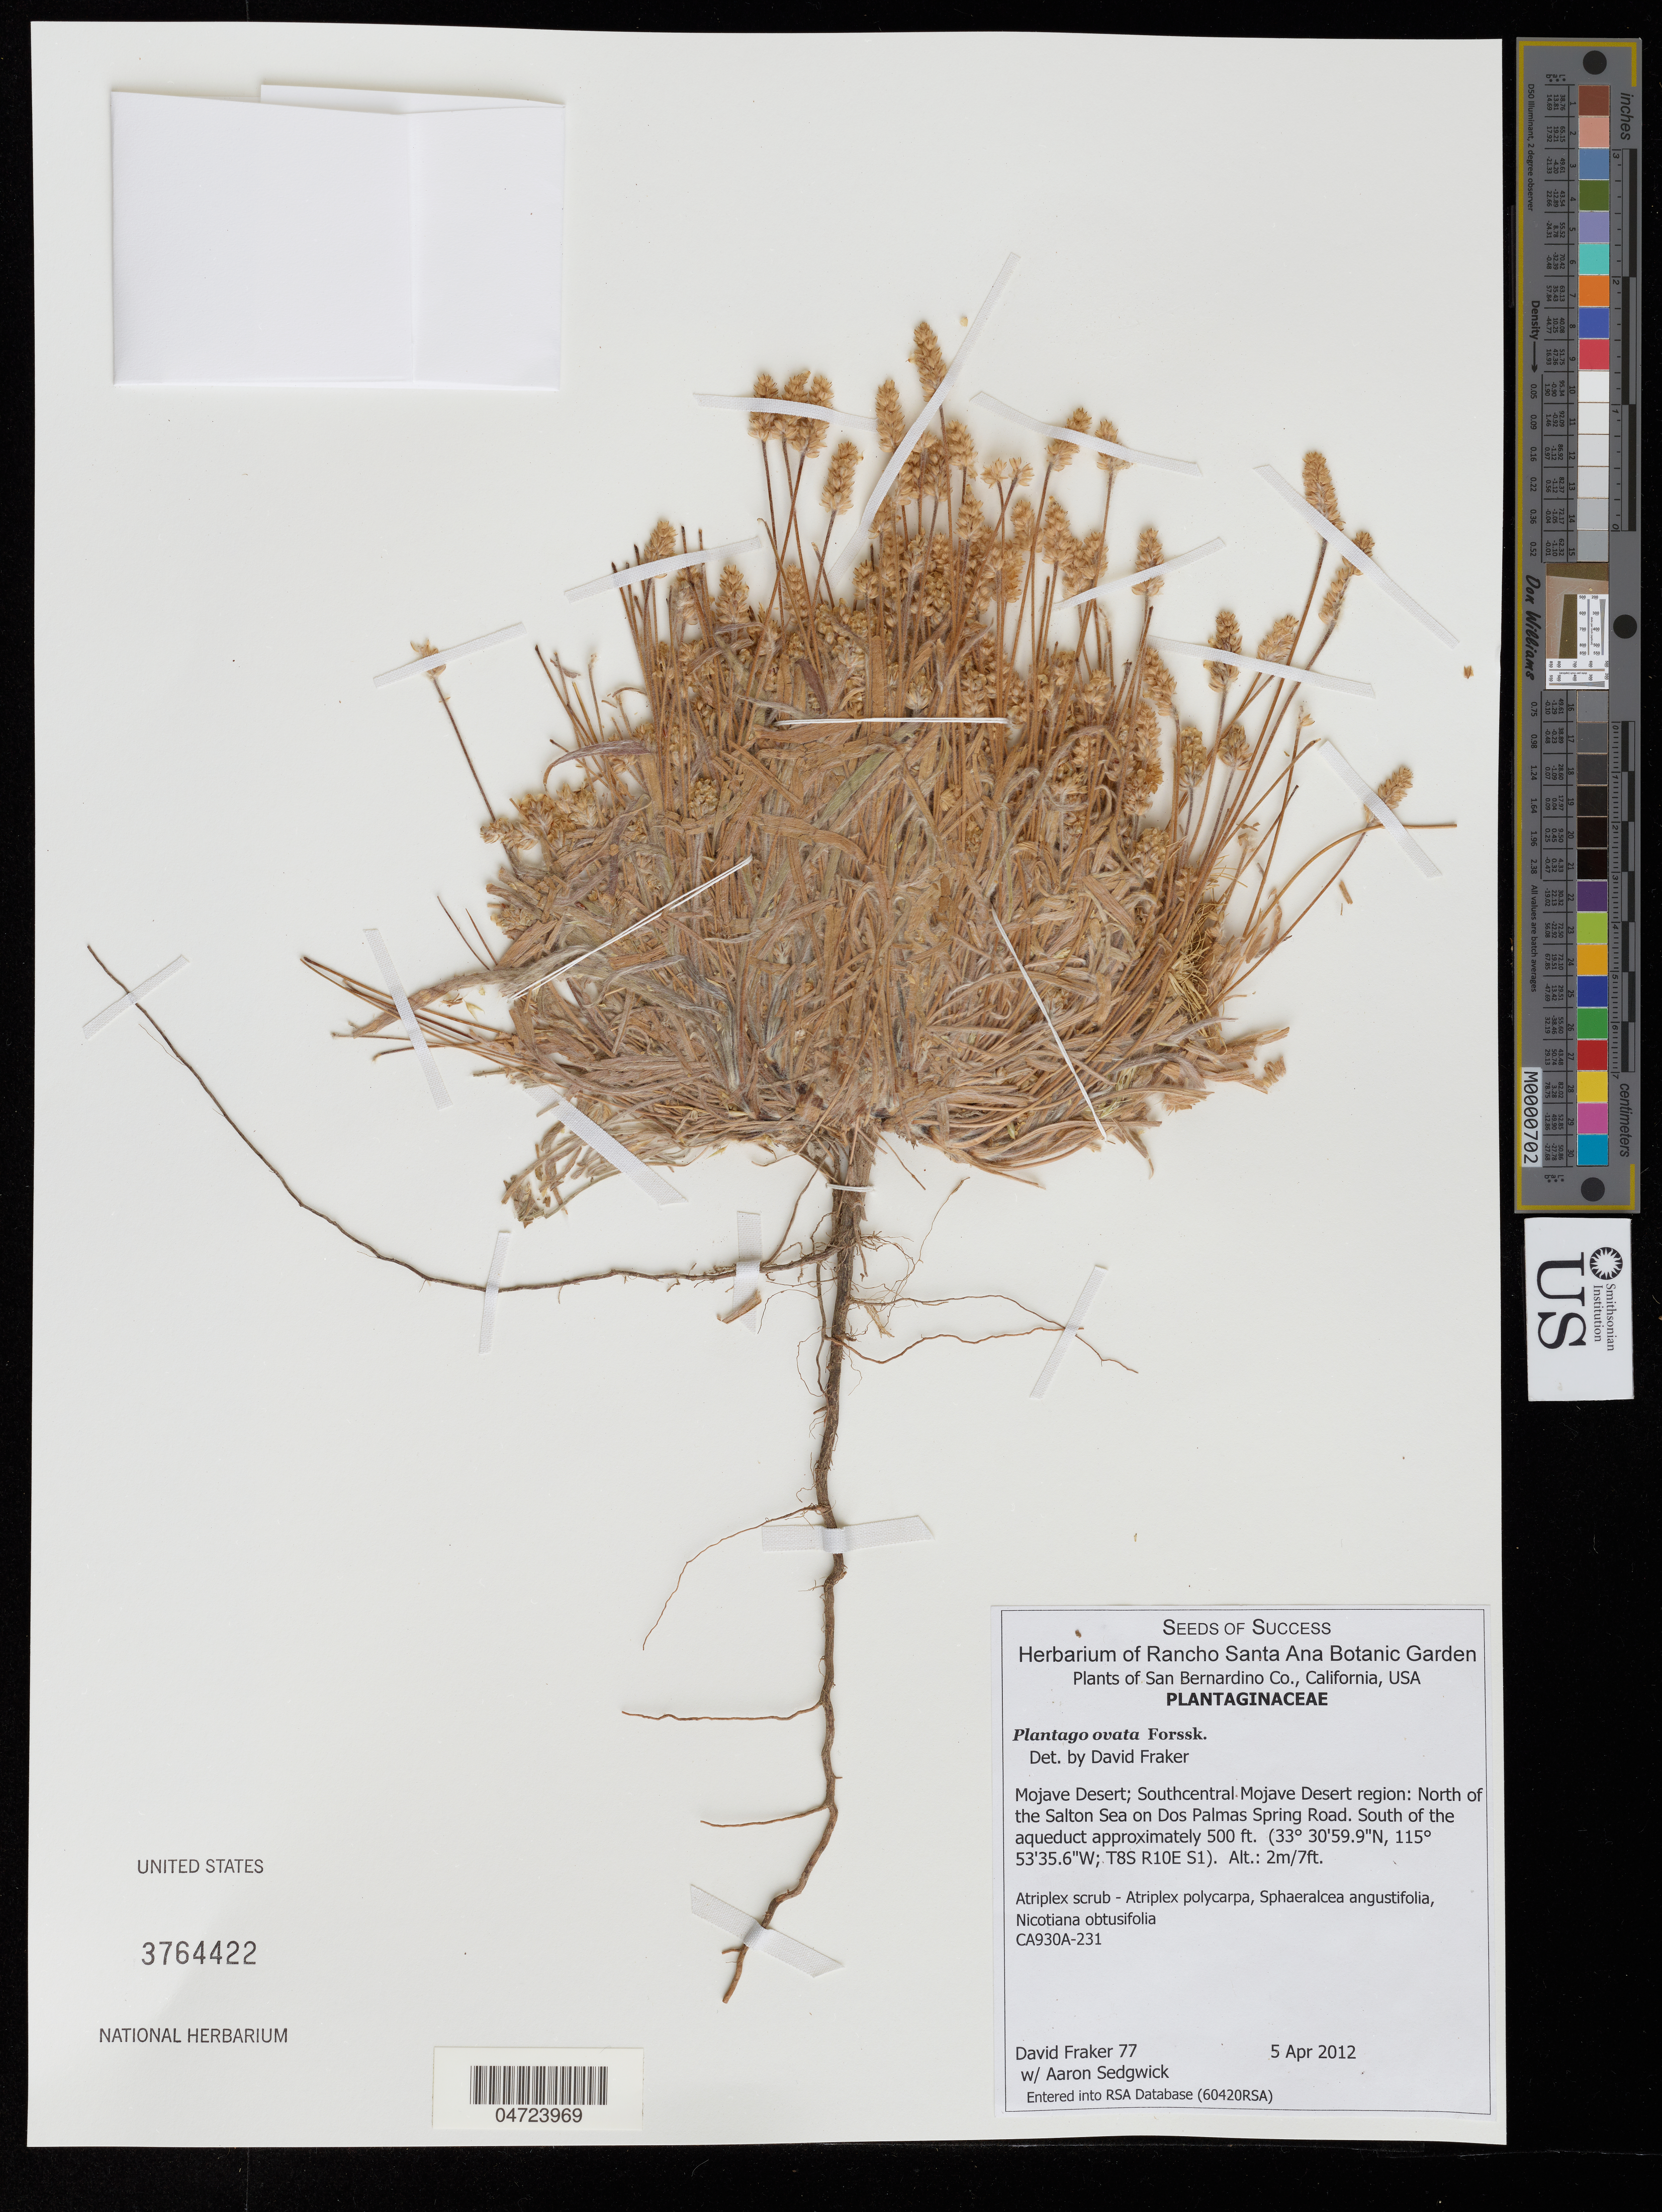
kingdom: Plantae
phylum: Tracheophyta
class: Magnoliopsida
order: Lamiales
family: Plantaginaceae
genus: Plantago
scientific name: Plantago ovata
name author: Forssk.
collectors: D. Fraker & A. Sedgwick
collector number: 77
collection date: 2012-04-05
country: United States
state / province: California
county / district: San Bernardino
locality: San Bernardino Co. Mojave Desert; Southcentral Mojave Desert region: North of the Salton Sea on Dos Palmas Spring Road. South of the aqueduct approximately 500 ft. (T8S R10E S1).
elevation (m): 2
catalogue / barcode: US 3764422